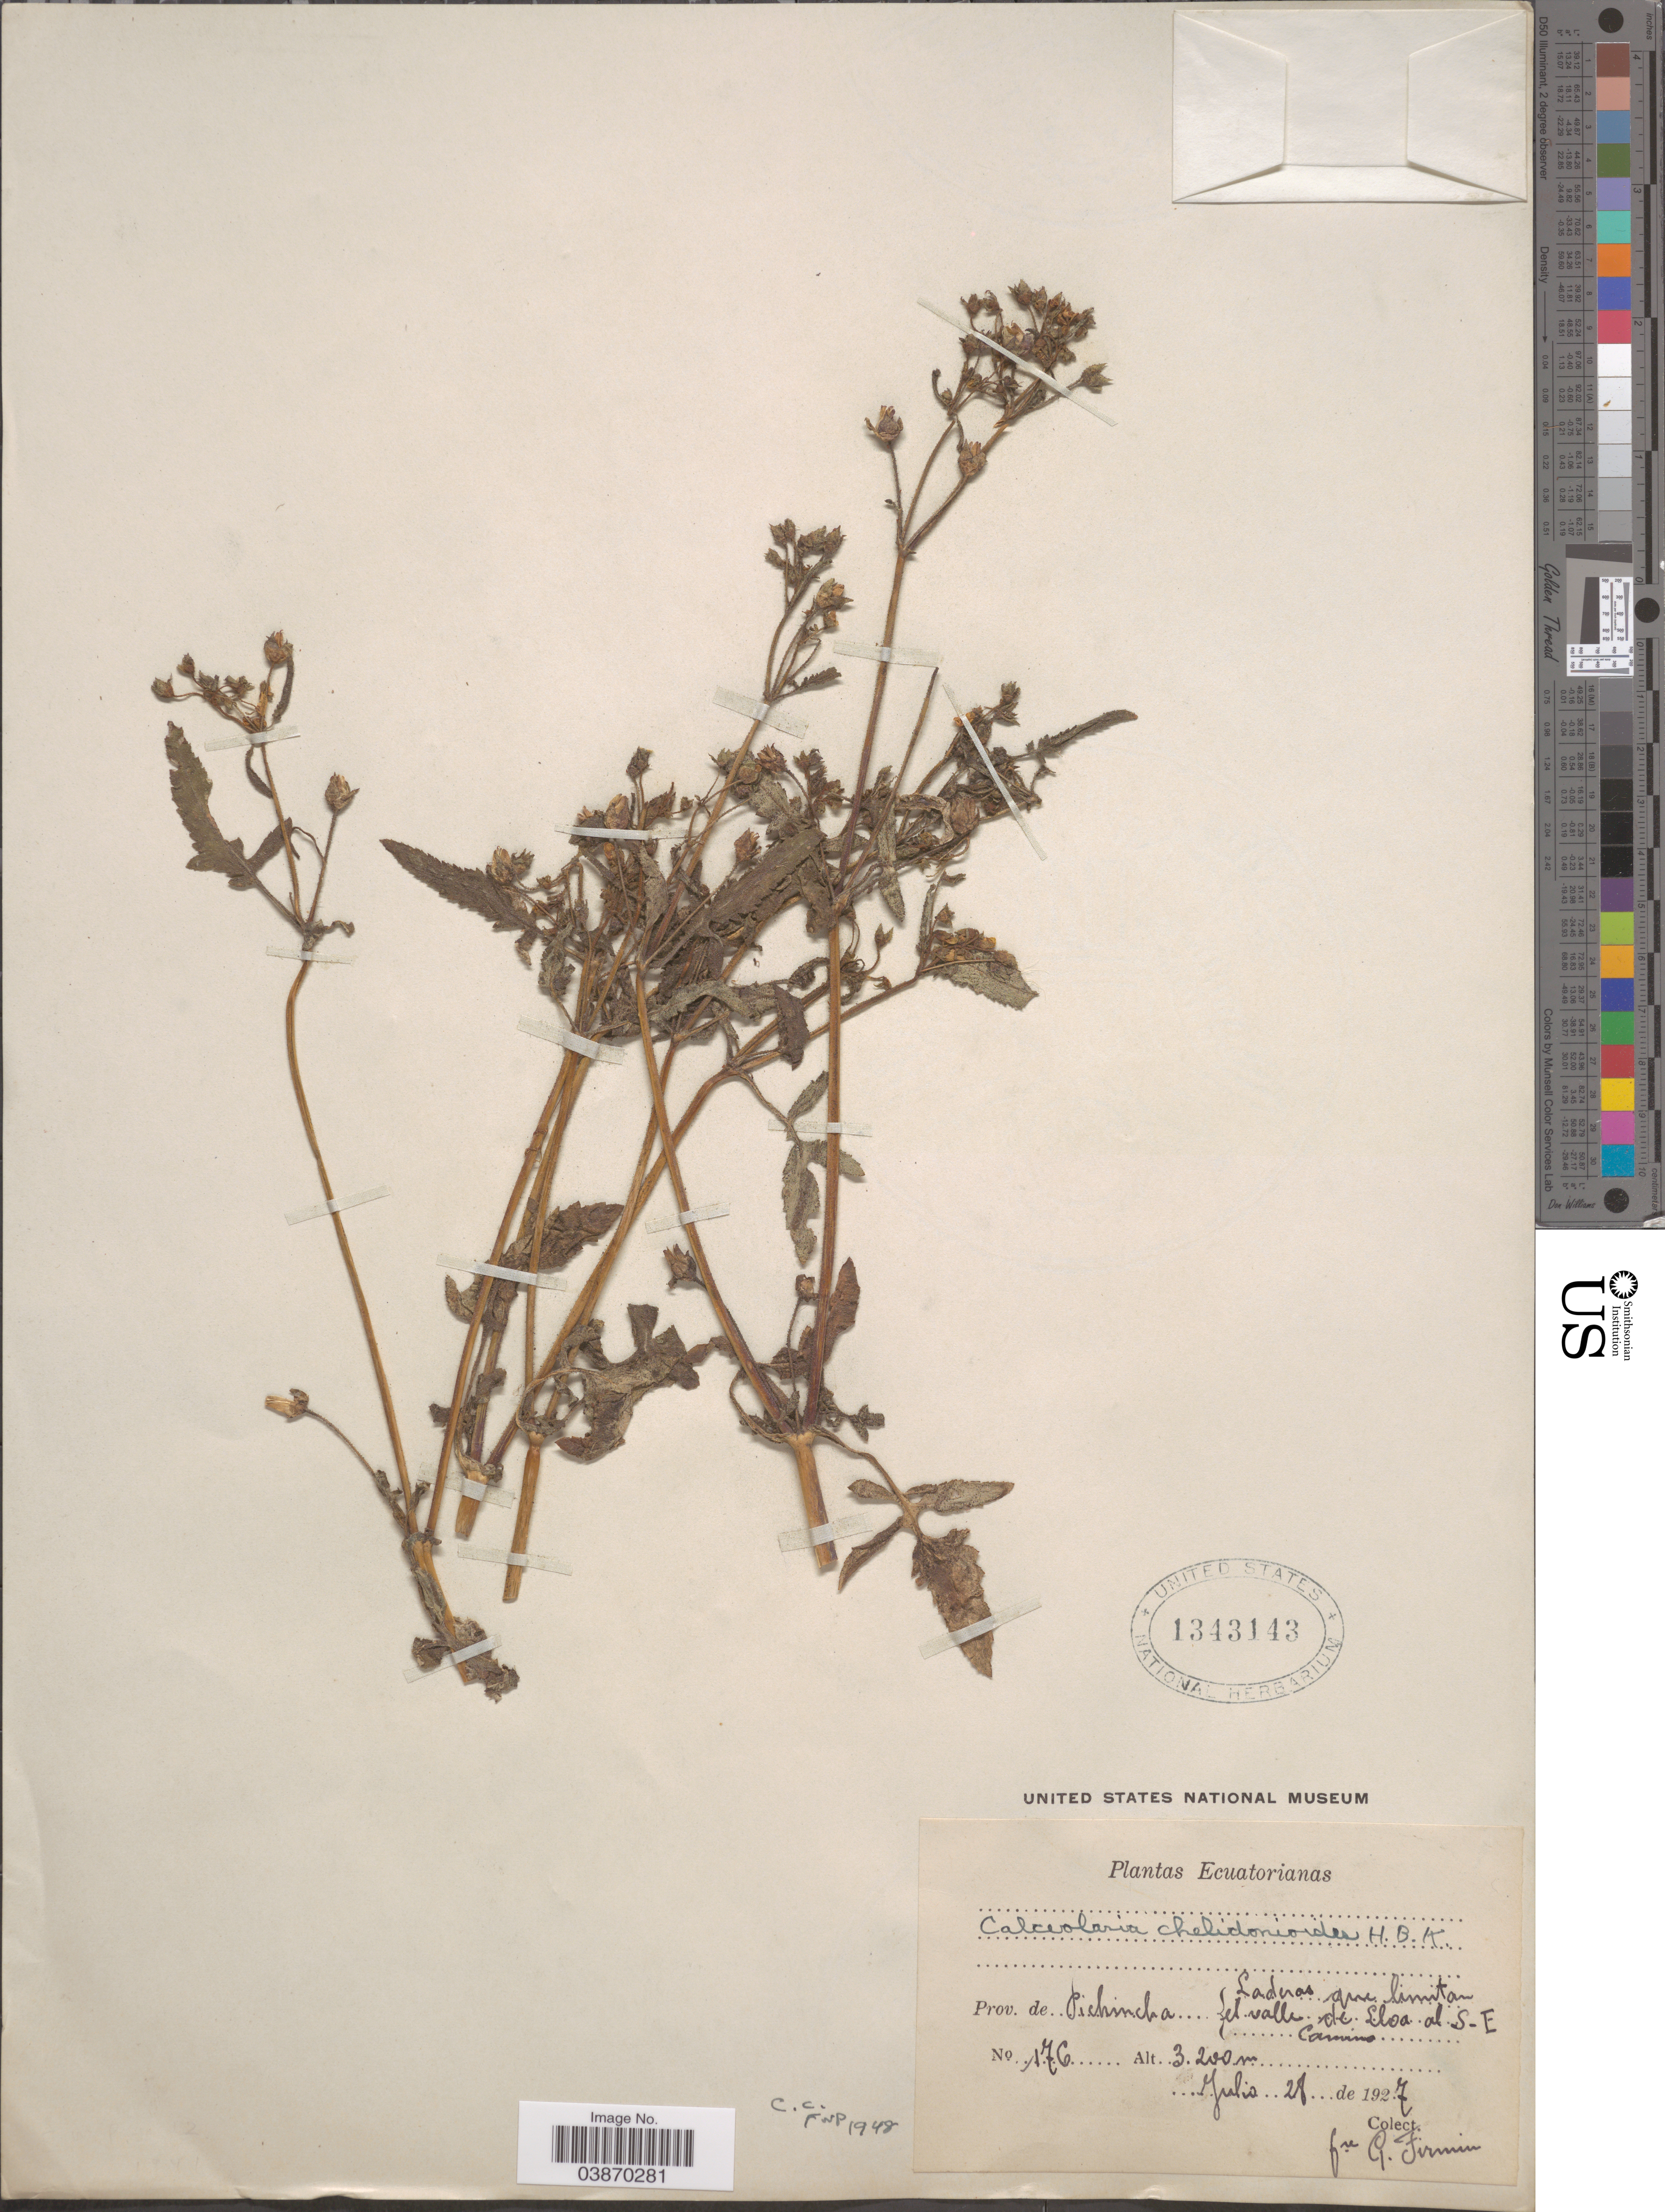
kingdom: Plantae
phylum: Tracheophyta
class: Magnoliopsida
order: Lamiales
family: Calceolariaceae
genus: Calceolaria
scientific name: Calceolaria chelidonioides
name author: Kunth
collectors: F. Firmin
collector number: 176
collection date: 1927-07-28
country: Ecuador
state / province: Pichincha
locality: Laderas que limitan el valle de Lloa al S-E Camino.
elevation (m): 3200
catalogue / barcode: US 1343143